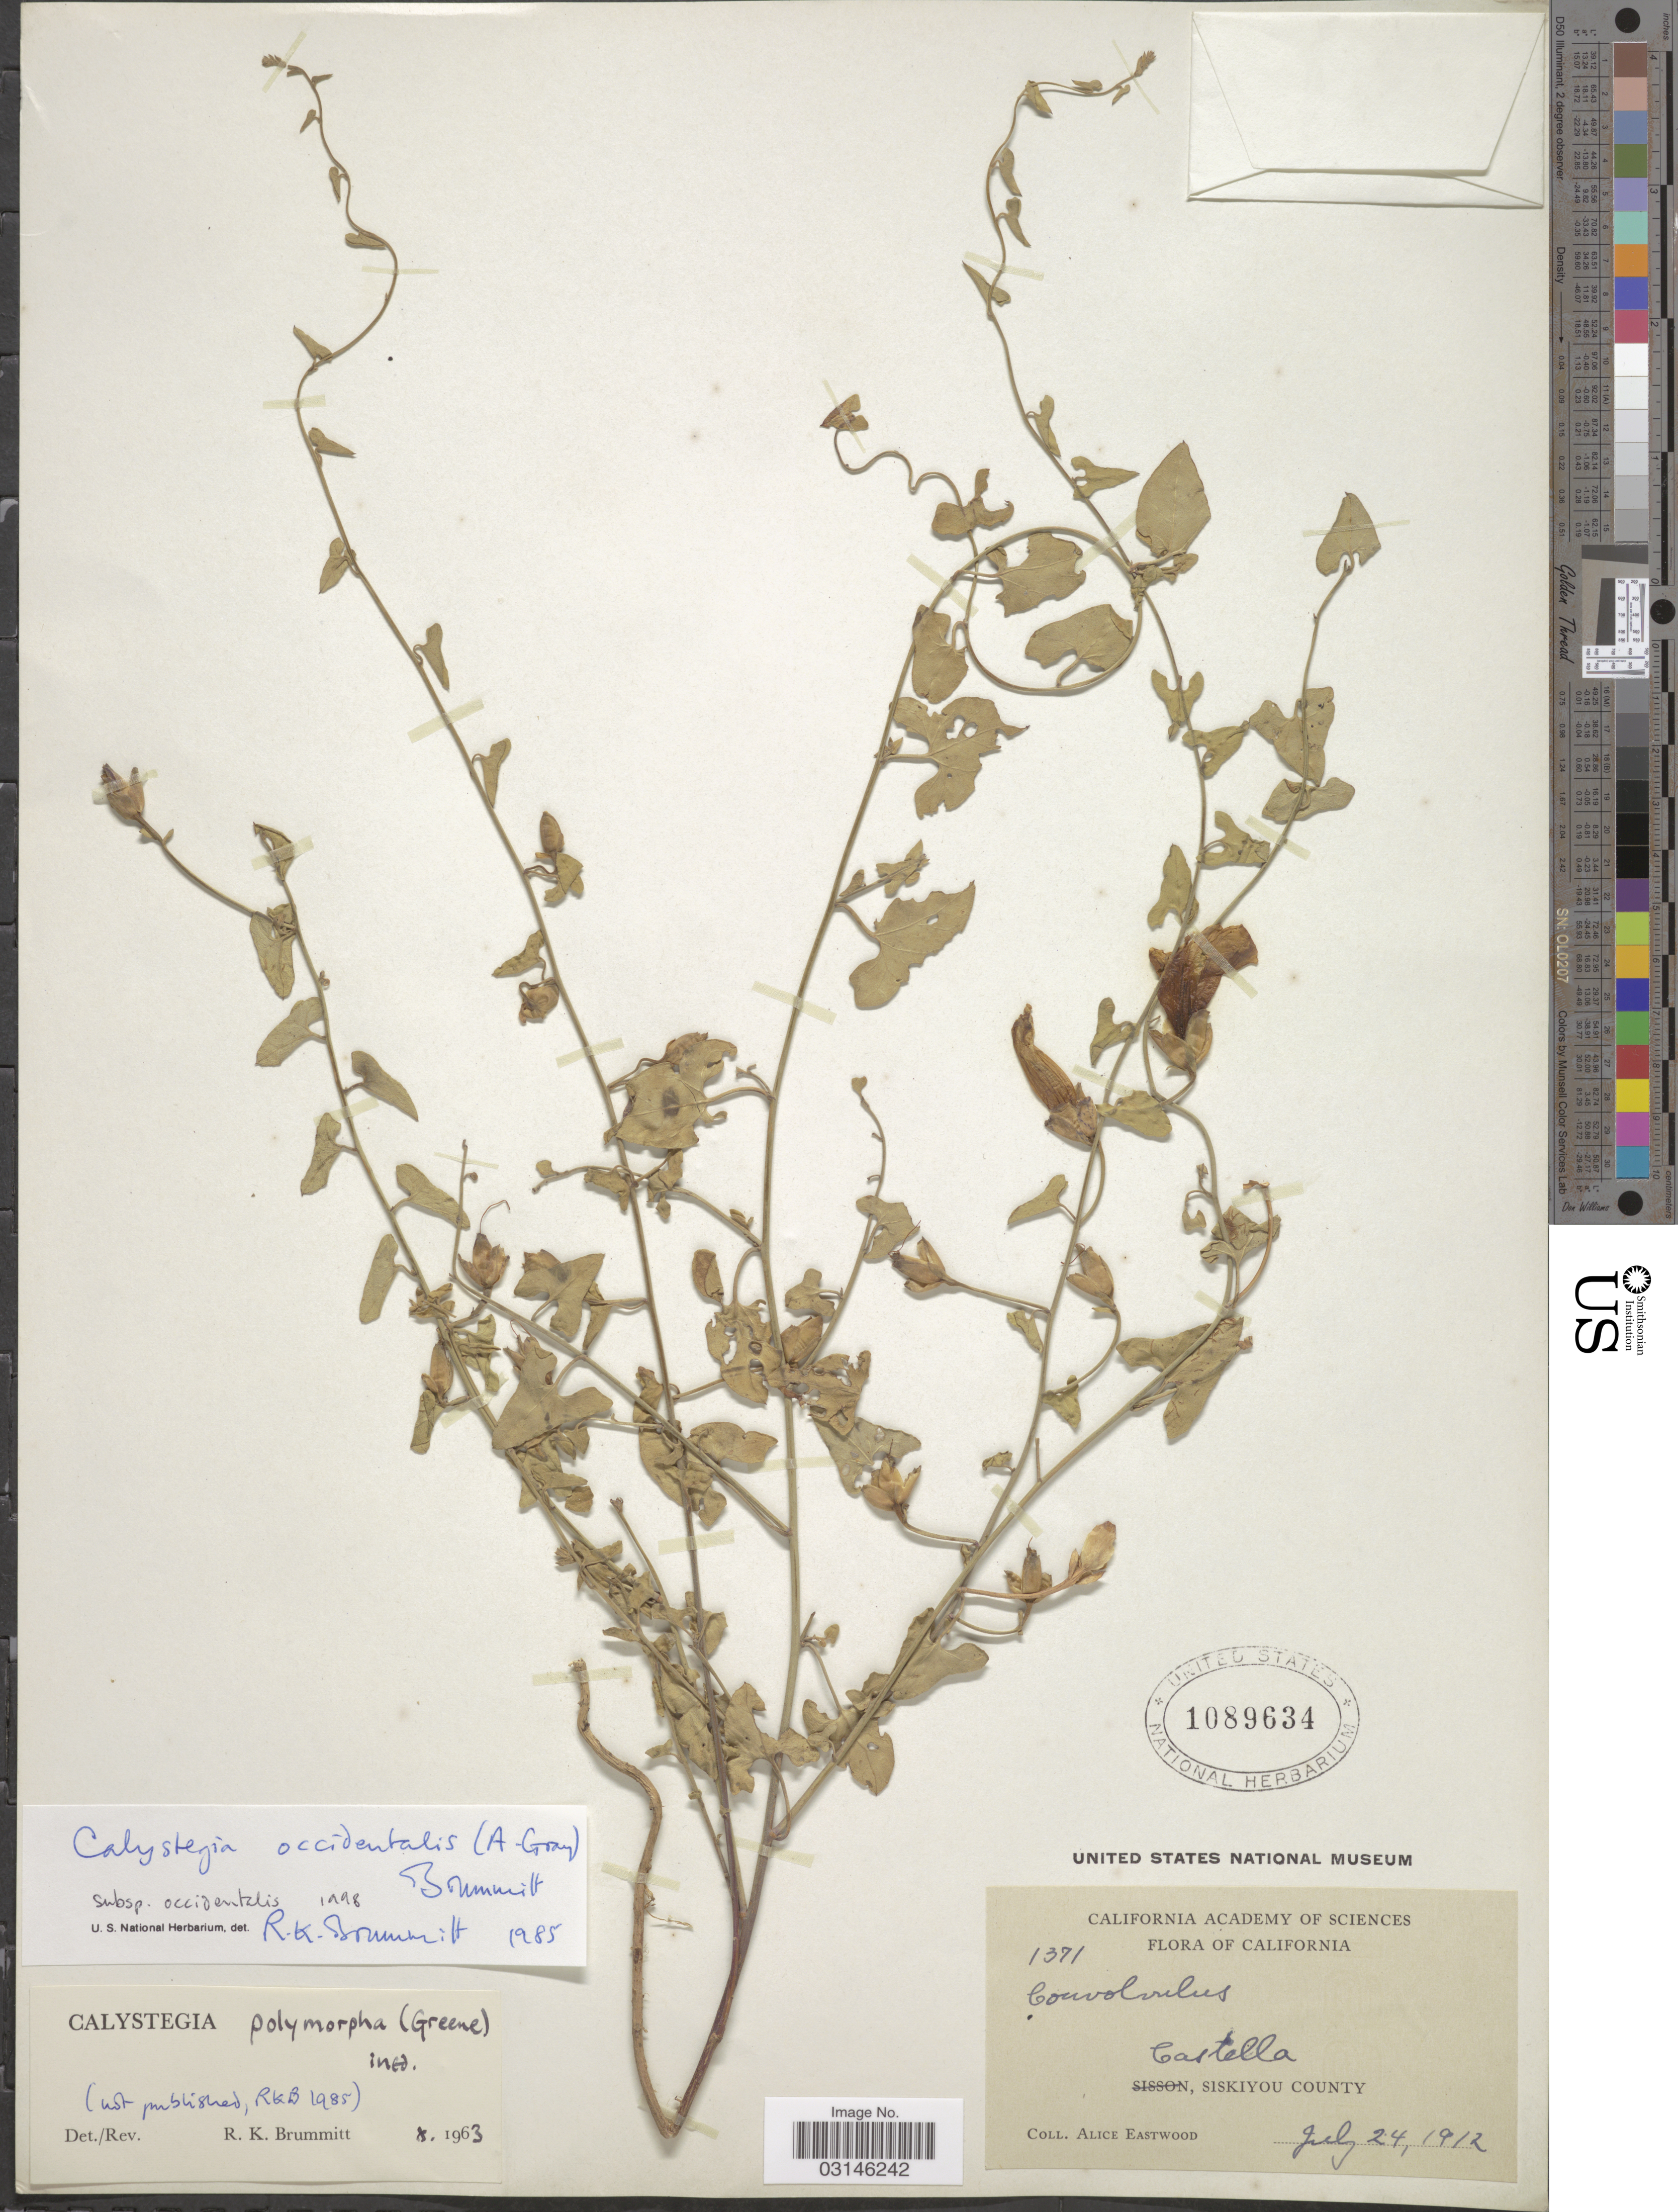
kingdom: Plantae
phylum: Tracheophyta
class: Magnoliopsida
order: Solanales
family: Convolvulaceae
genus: Calystegia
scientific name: Calystegia occidentalis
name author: (A. Gray) Brummitt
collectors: A. Eastwood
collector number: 1371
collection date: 1912-07-24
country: United States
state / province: California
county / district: Siskiyou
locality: Castella, Siskiyou County.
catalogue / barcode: US 1089634